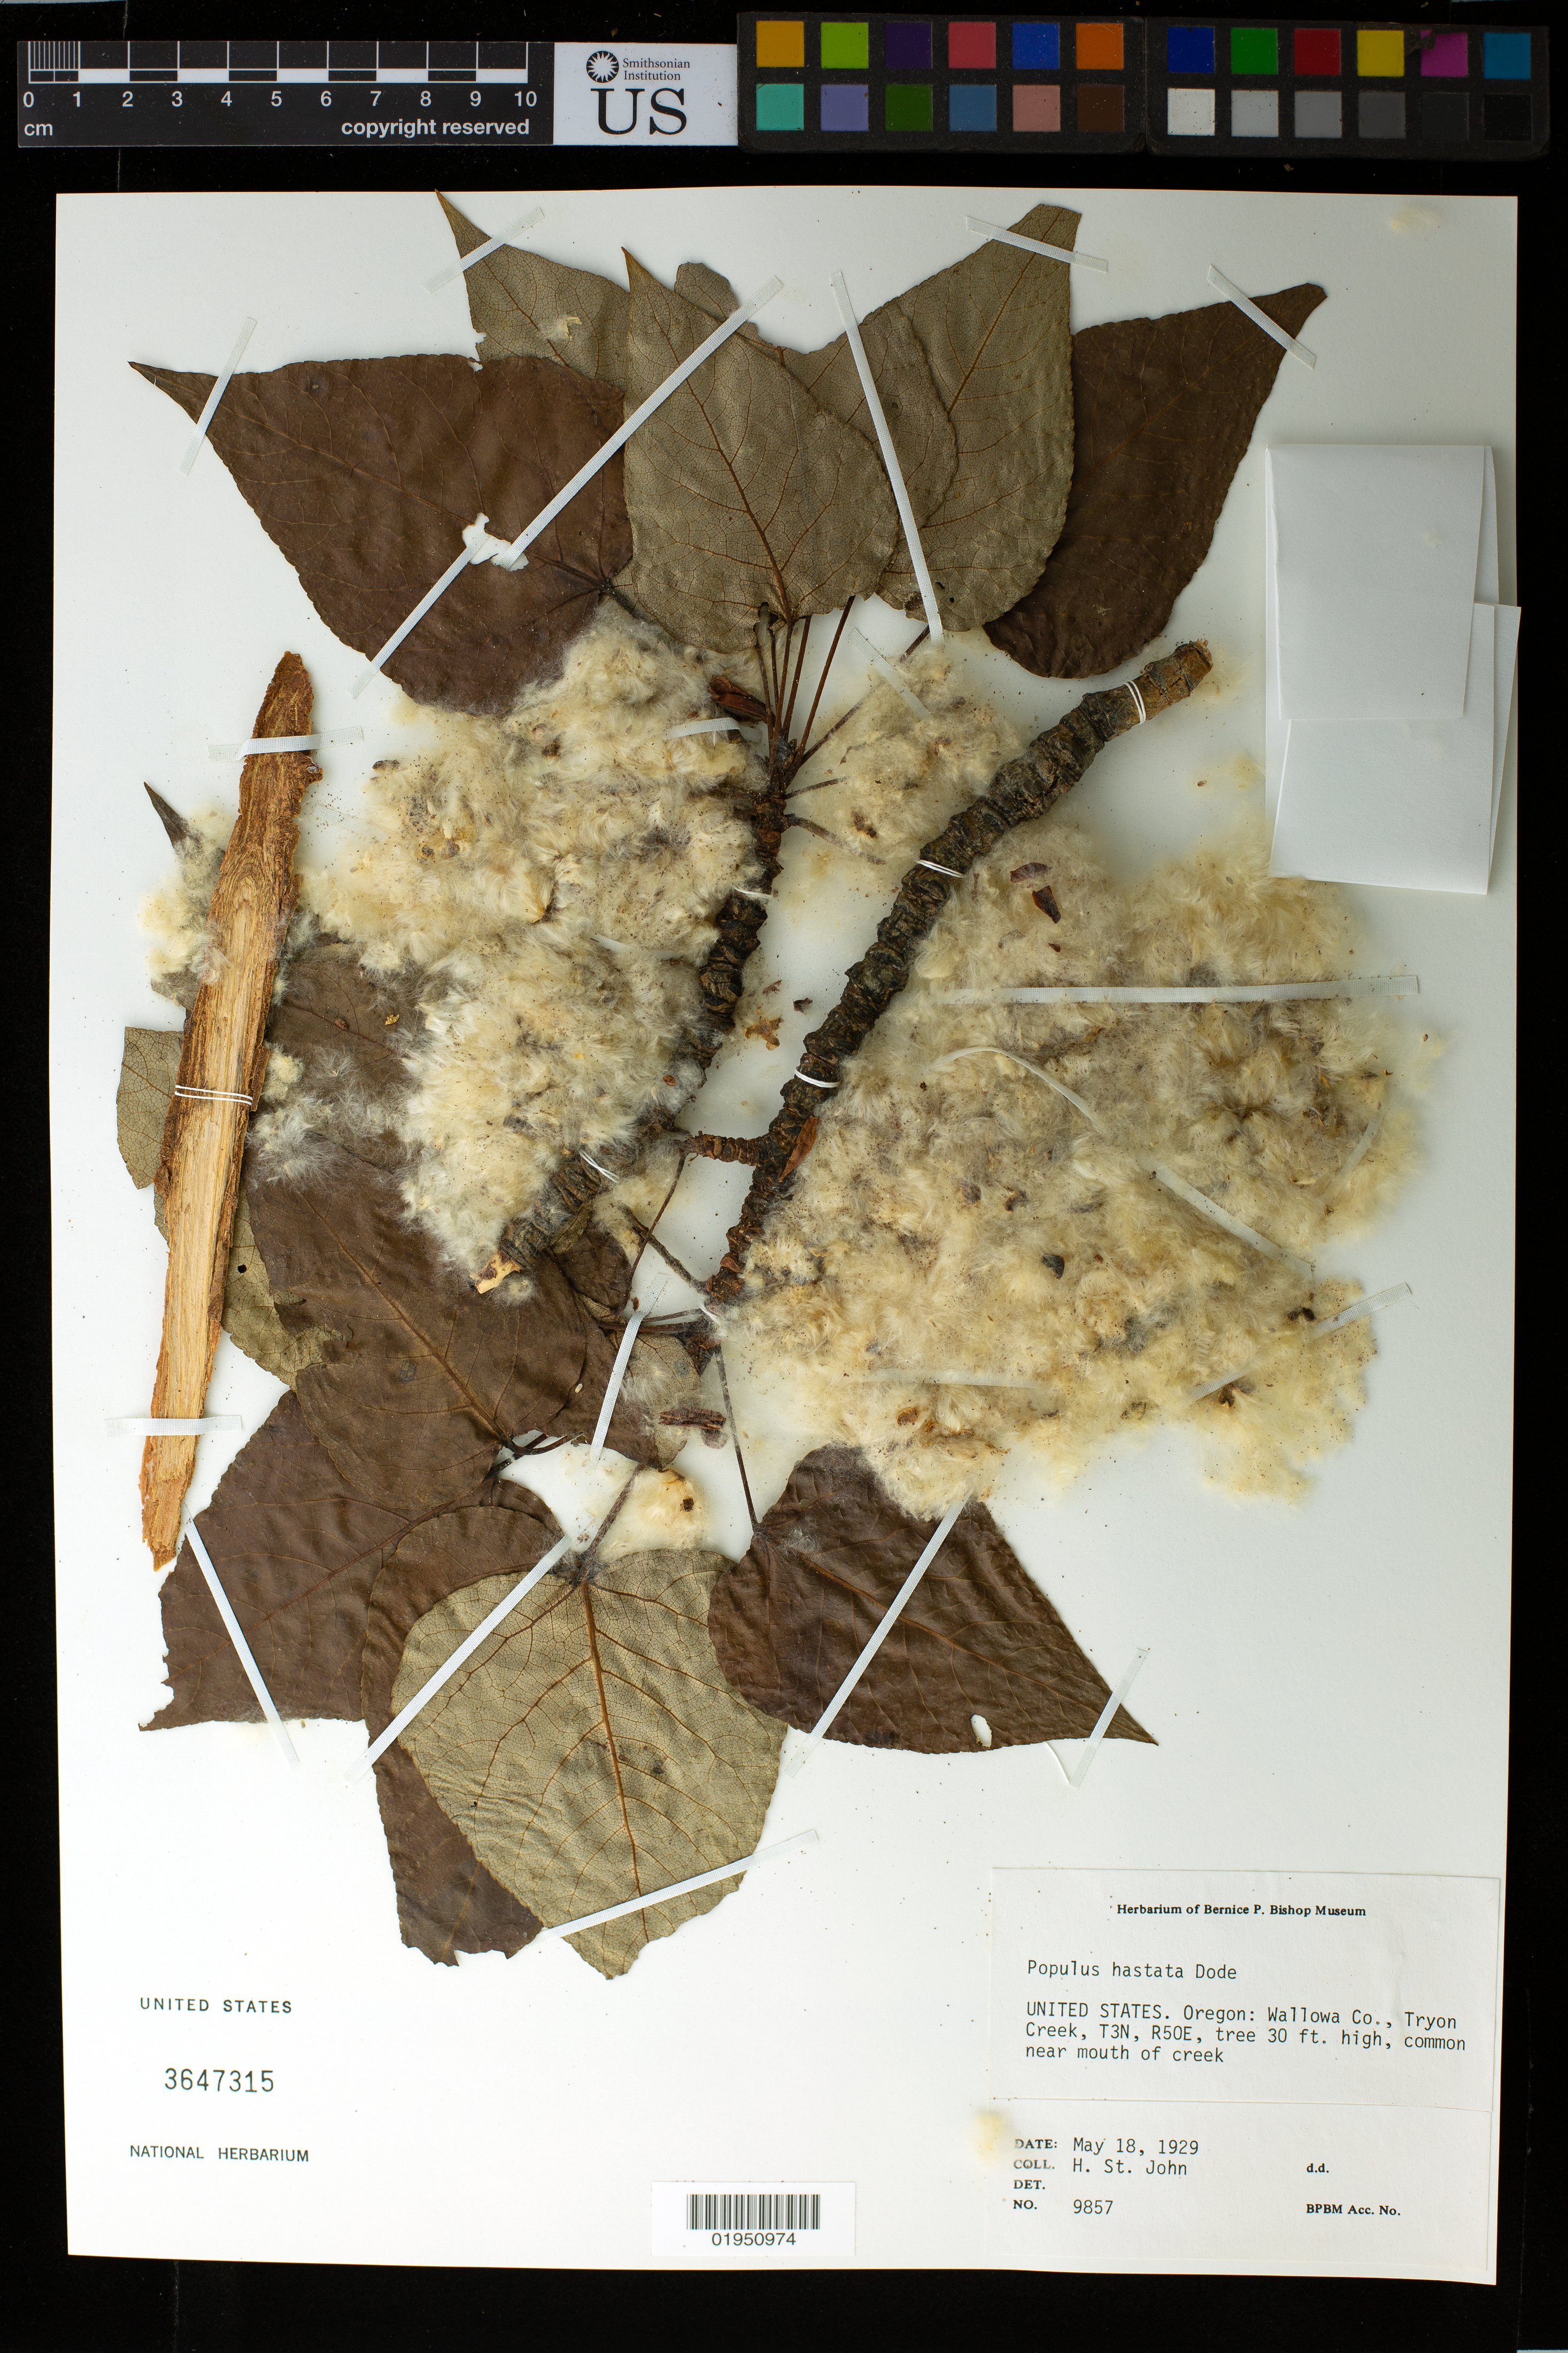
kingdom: Plantae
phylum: Tracheophyta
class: Magnoliopsida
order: Malpighiales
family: Salicaceae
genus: Populus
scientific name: Populus trichocarpa var. hastata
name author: (Dode) A. Henry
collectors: H. St. John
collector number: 9857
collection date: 1929-05-18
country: United States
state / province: Oregon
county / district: Wallowa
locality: Tryon Creek, T3N, R50E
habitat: near mouth of stream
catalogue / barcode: US 3647315